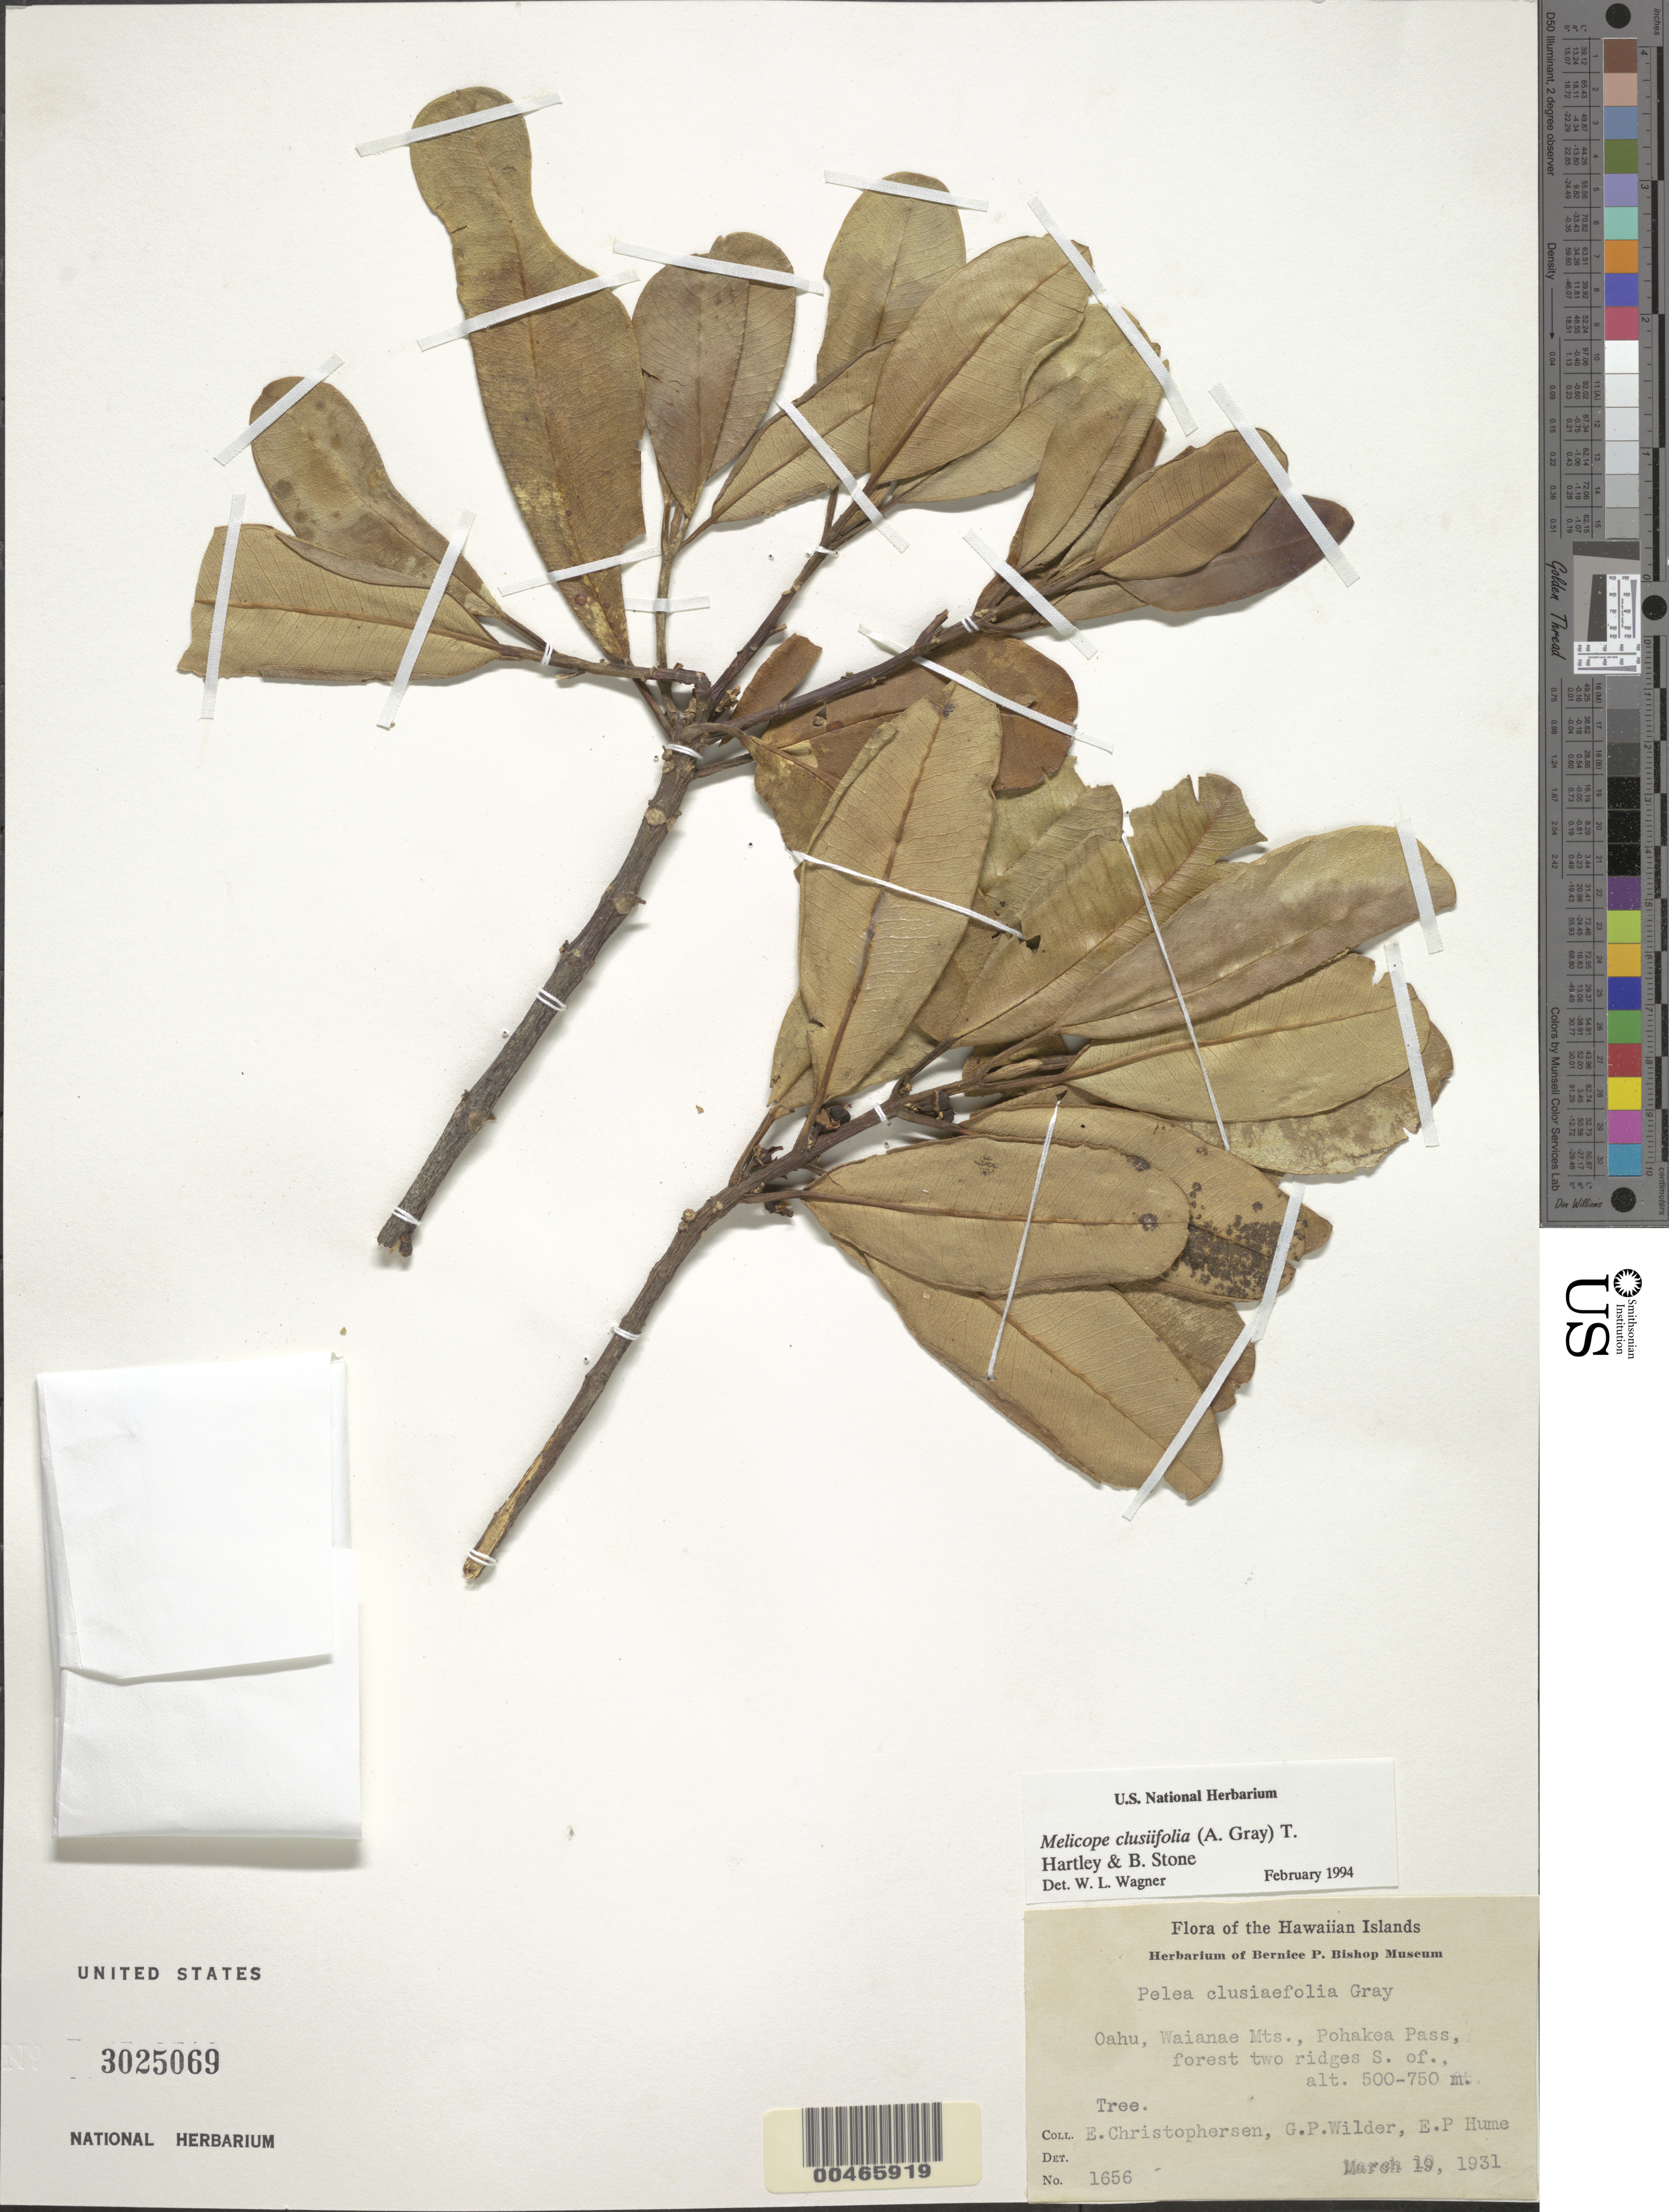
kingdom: Plantae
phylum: Tracheophyta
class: Magnoliopsida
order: Sapindales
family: Rutaceae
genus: Melicope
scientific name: Melicope clusiifolia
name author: (A. Gray) T.G. Hartley & B.C. Stone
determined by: Wagner, W. L., (BOT), Smithsonian Institution - National Museum of Natural History (UNITED STATES)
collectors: E. Christophersen, G. Wilder & E. Hume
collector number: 1656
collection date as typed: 19 Mar 1931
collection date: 1931-03-19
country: United States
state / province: Hawaii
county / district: Honolulu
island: Oahu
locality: Waianae Mts., Pohakea Pass, forest two ridges S of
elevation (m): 500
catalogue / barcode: US 3025069